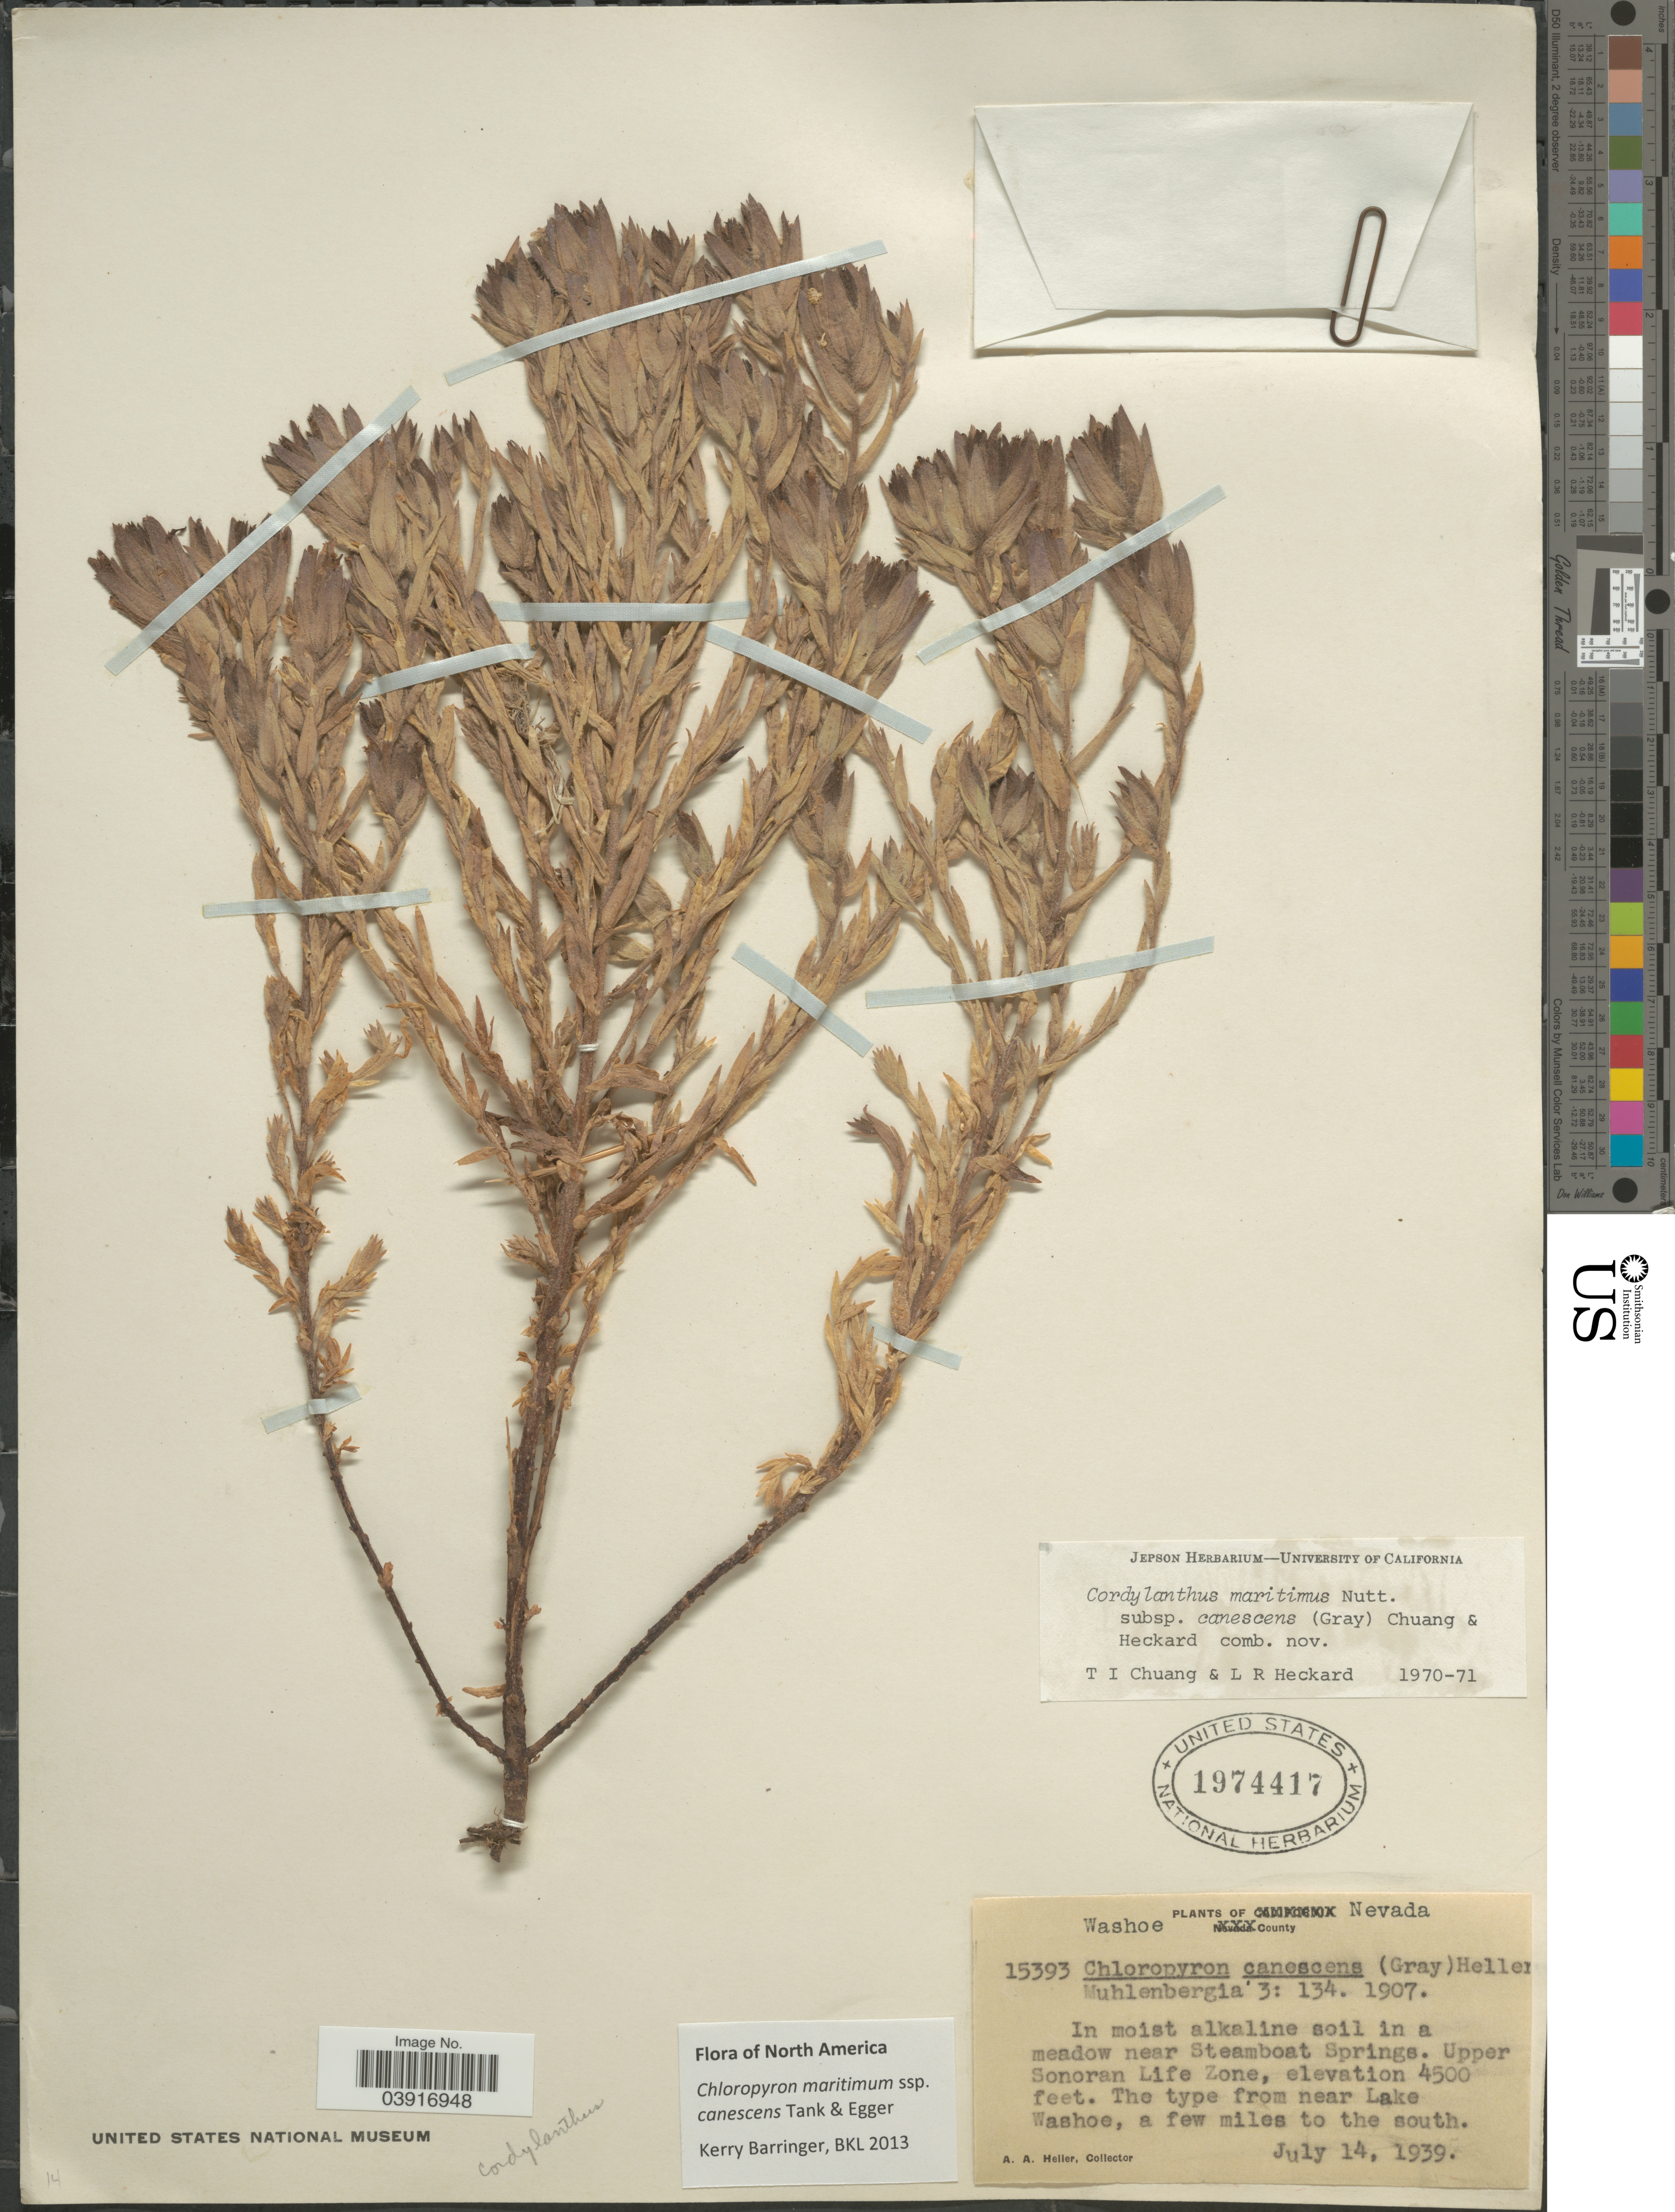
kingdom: Plantae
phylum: Tracheophyta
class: Magnoliopsida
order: Lamiales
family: Orobanchaceae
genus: Chloropyron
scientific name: Chloropyron maritimum subsp. canescens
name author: (A. Gray) Tank & J.M. Egger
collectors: A. A. Heller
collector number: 15393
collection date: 1939-07-14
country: United States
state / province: Nevada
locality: Washoe County. In a meadow near Steamboat Springs. Upper Sonoran Life Zone. The type from near Lake Washoe, a few miles to the south.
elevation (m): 1372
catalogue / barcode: US 1974417